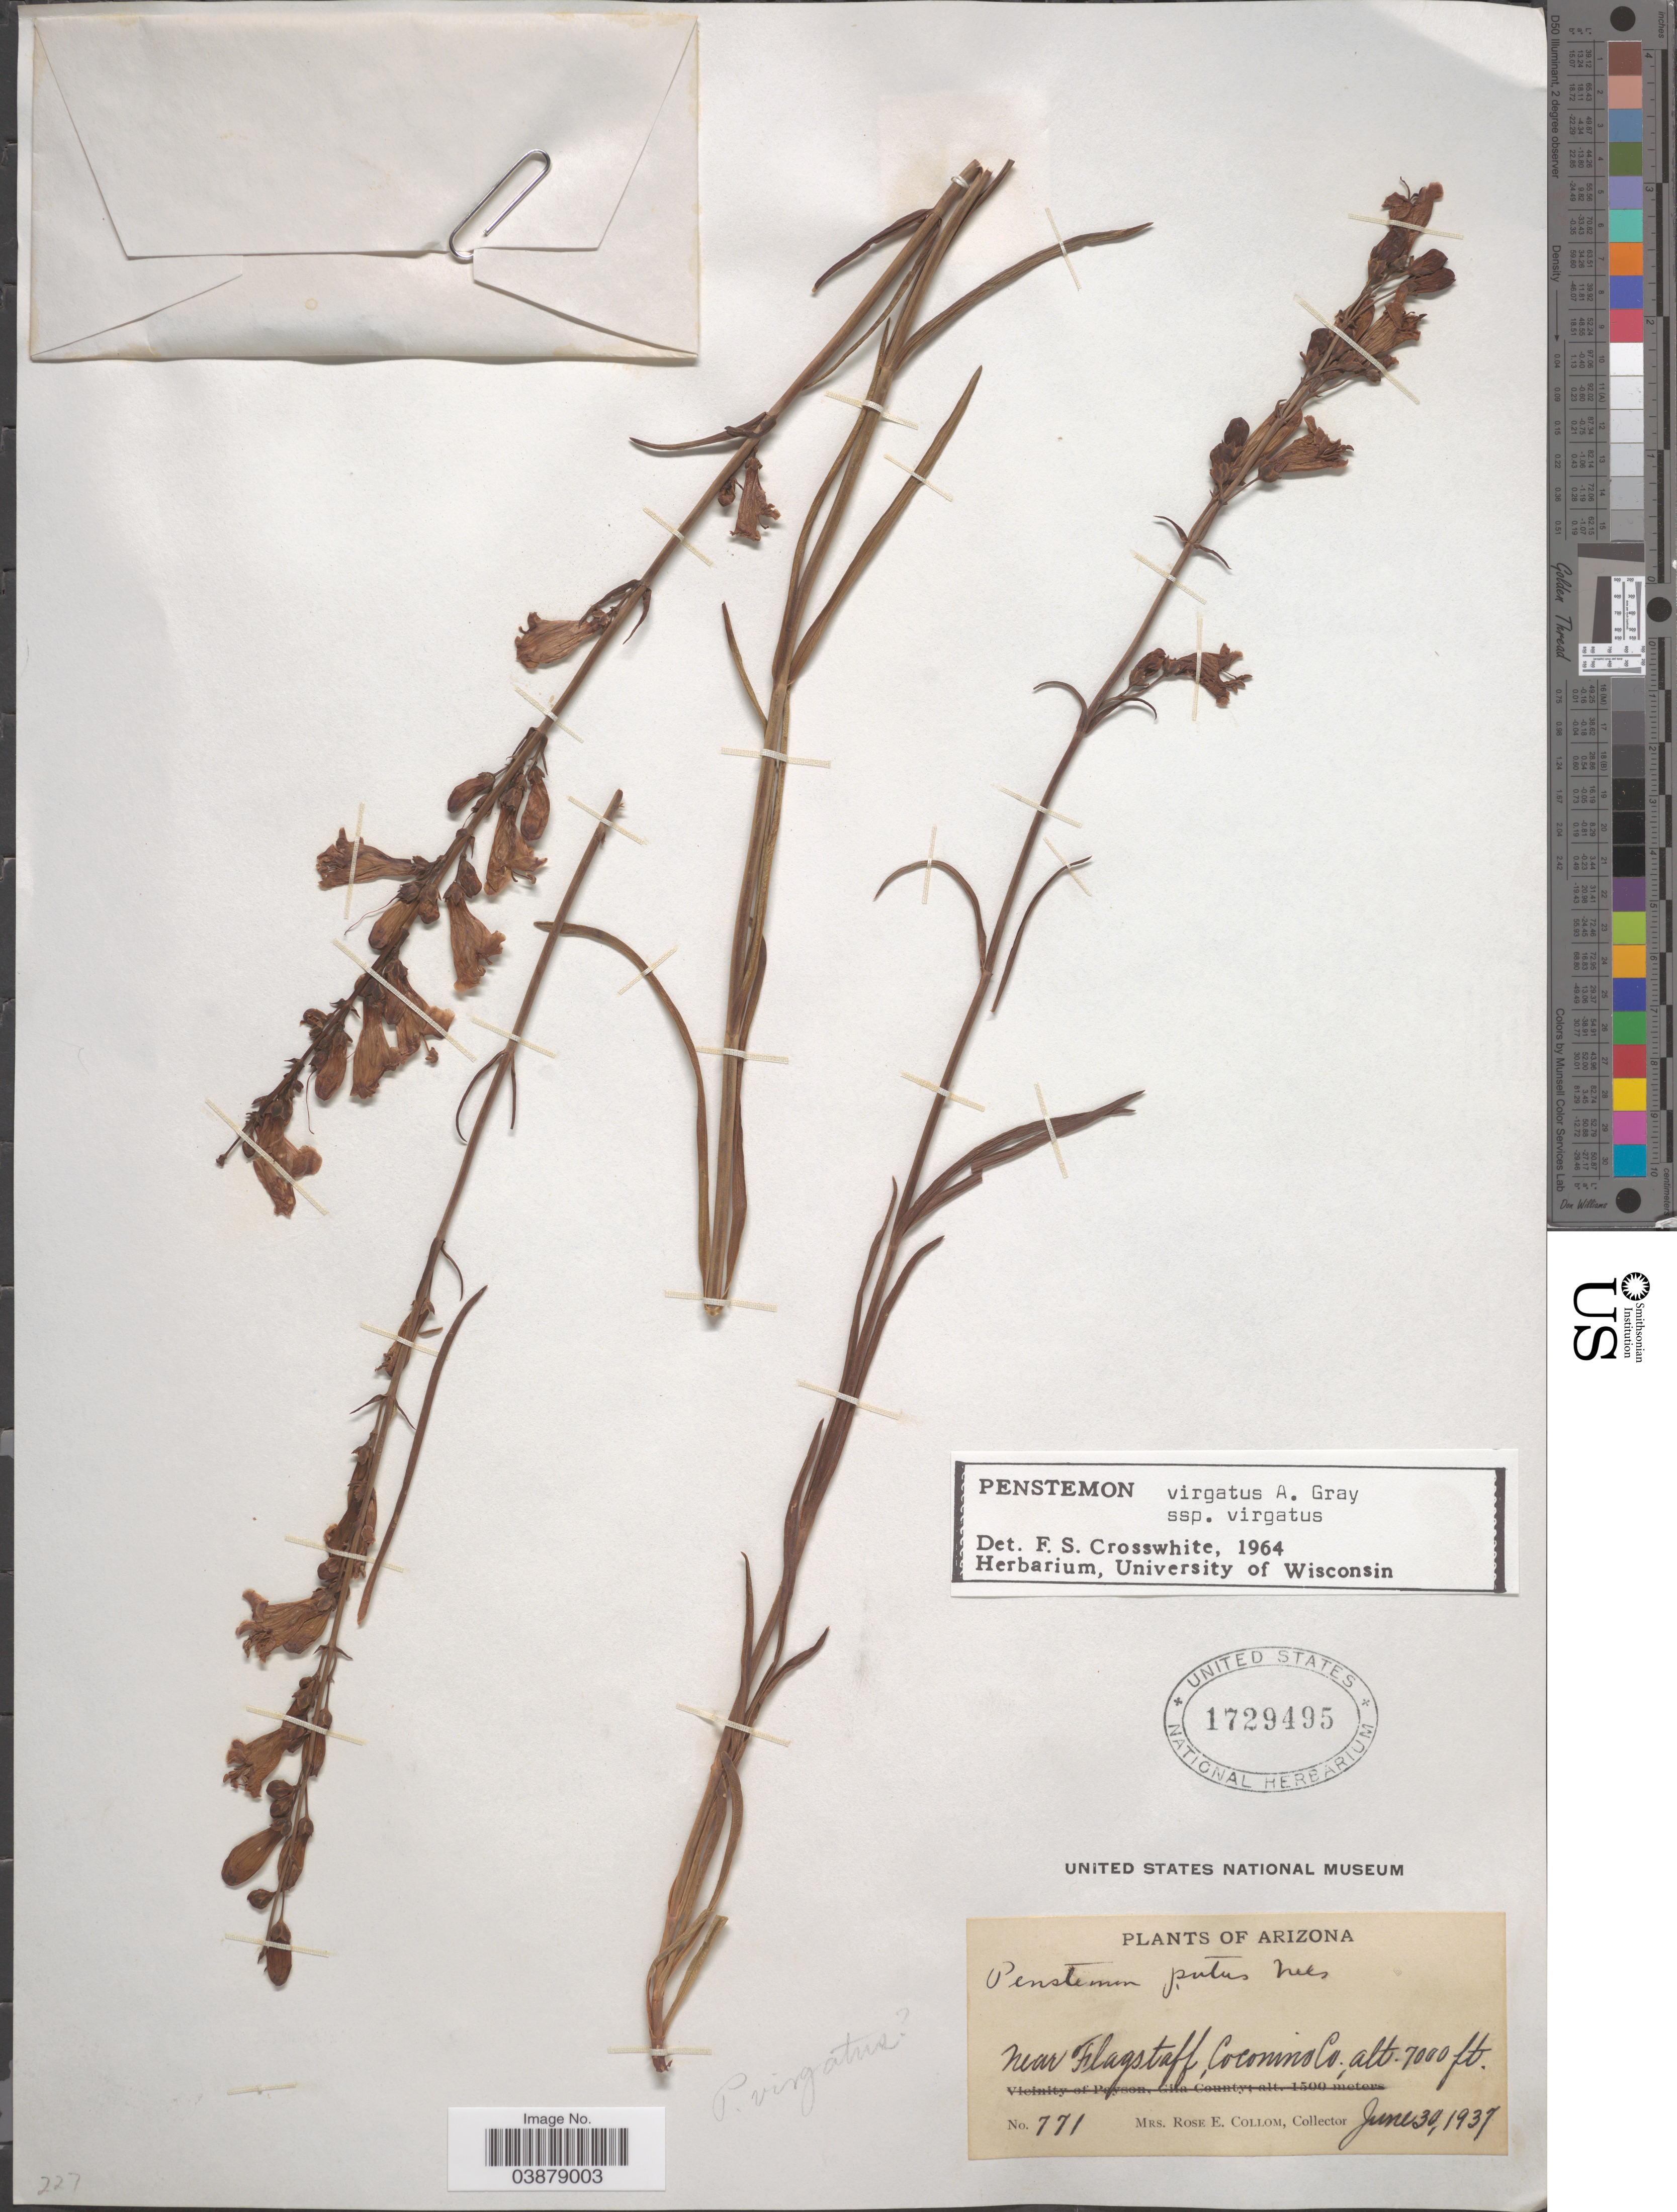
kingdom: Plantae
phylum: Tracheophyta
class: Magnoliopsida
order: Lamiales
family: Plantaginaceae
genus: Penstemon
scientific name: Penstemon virgatus subsp. virgatus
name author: A. Gray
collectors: R. E. Collom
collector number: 771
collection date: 1937-06-30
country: United States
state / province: Arizona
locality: Near Flagstaff, Coconino Co.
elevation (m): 2134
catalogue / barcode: US 1729495